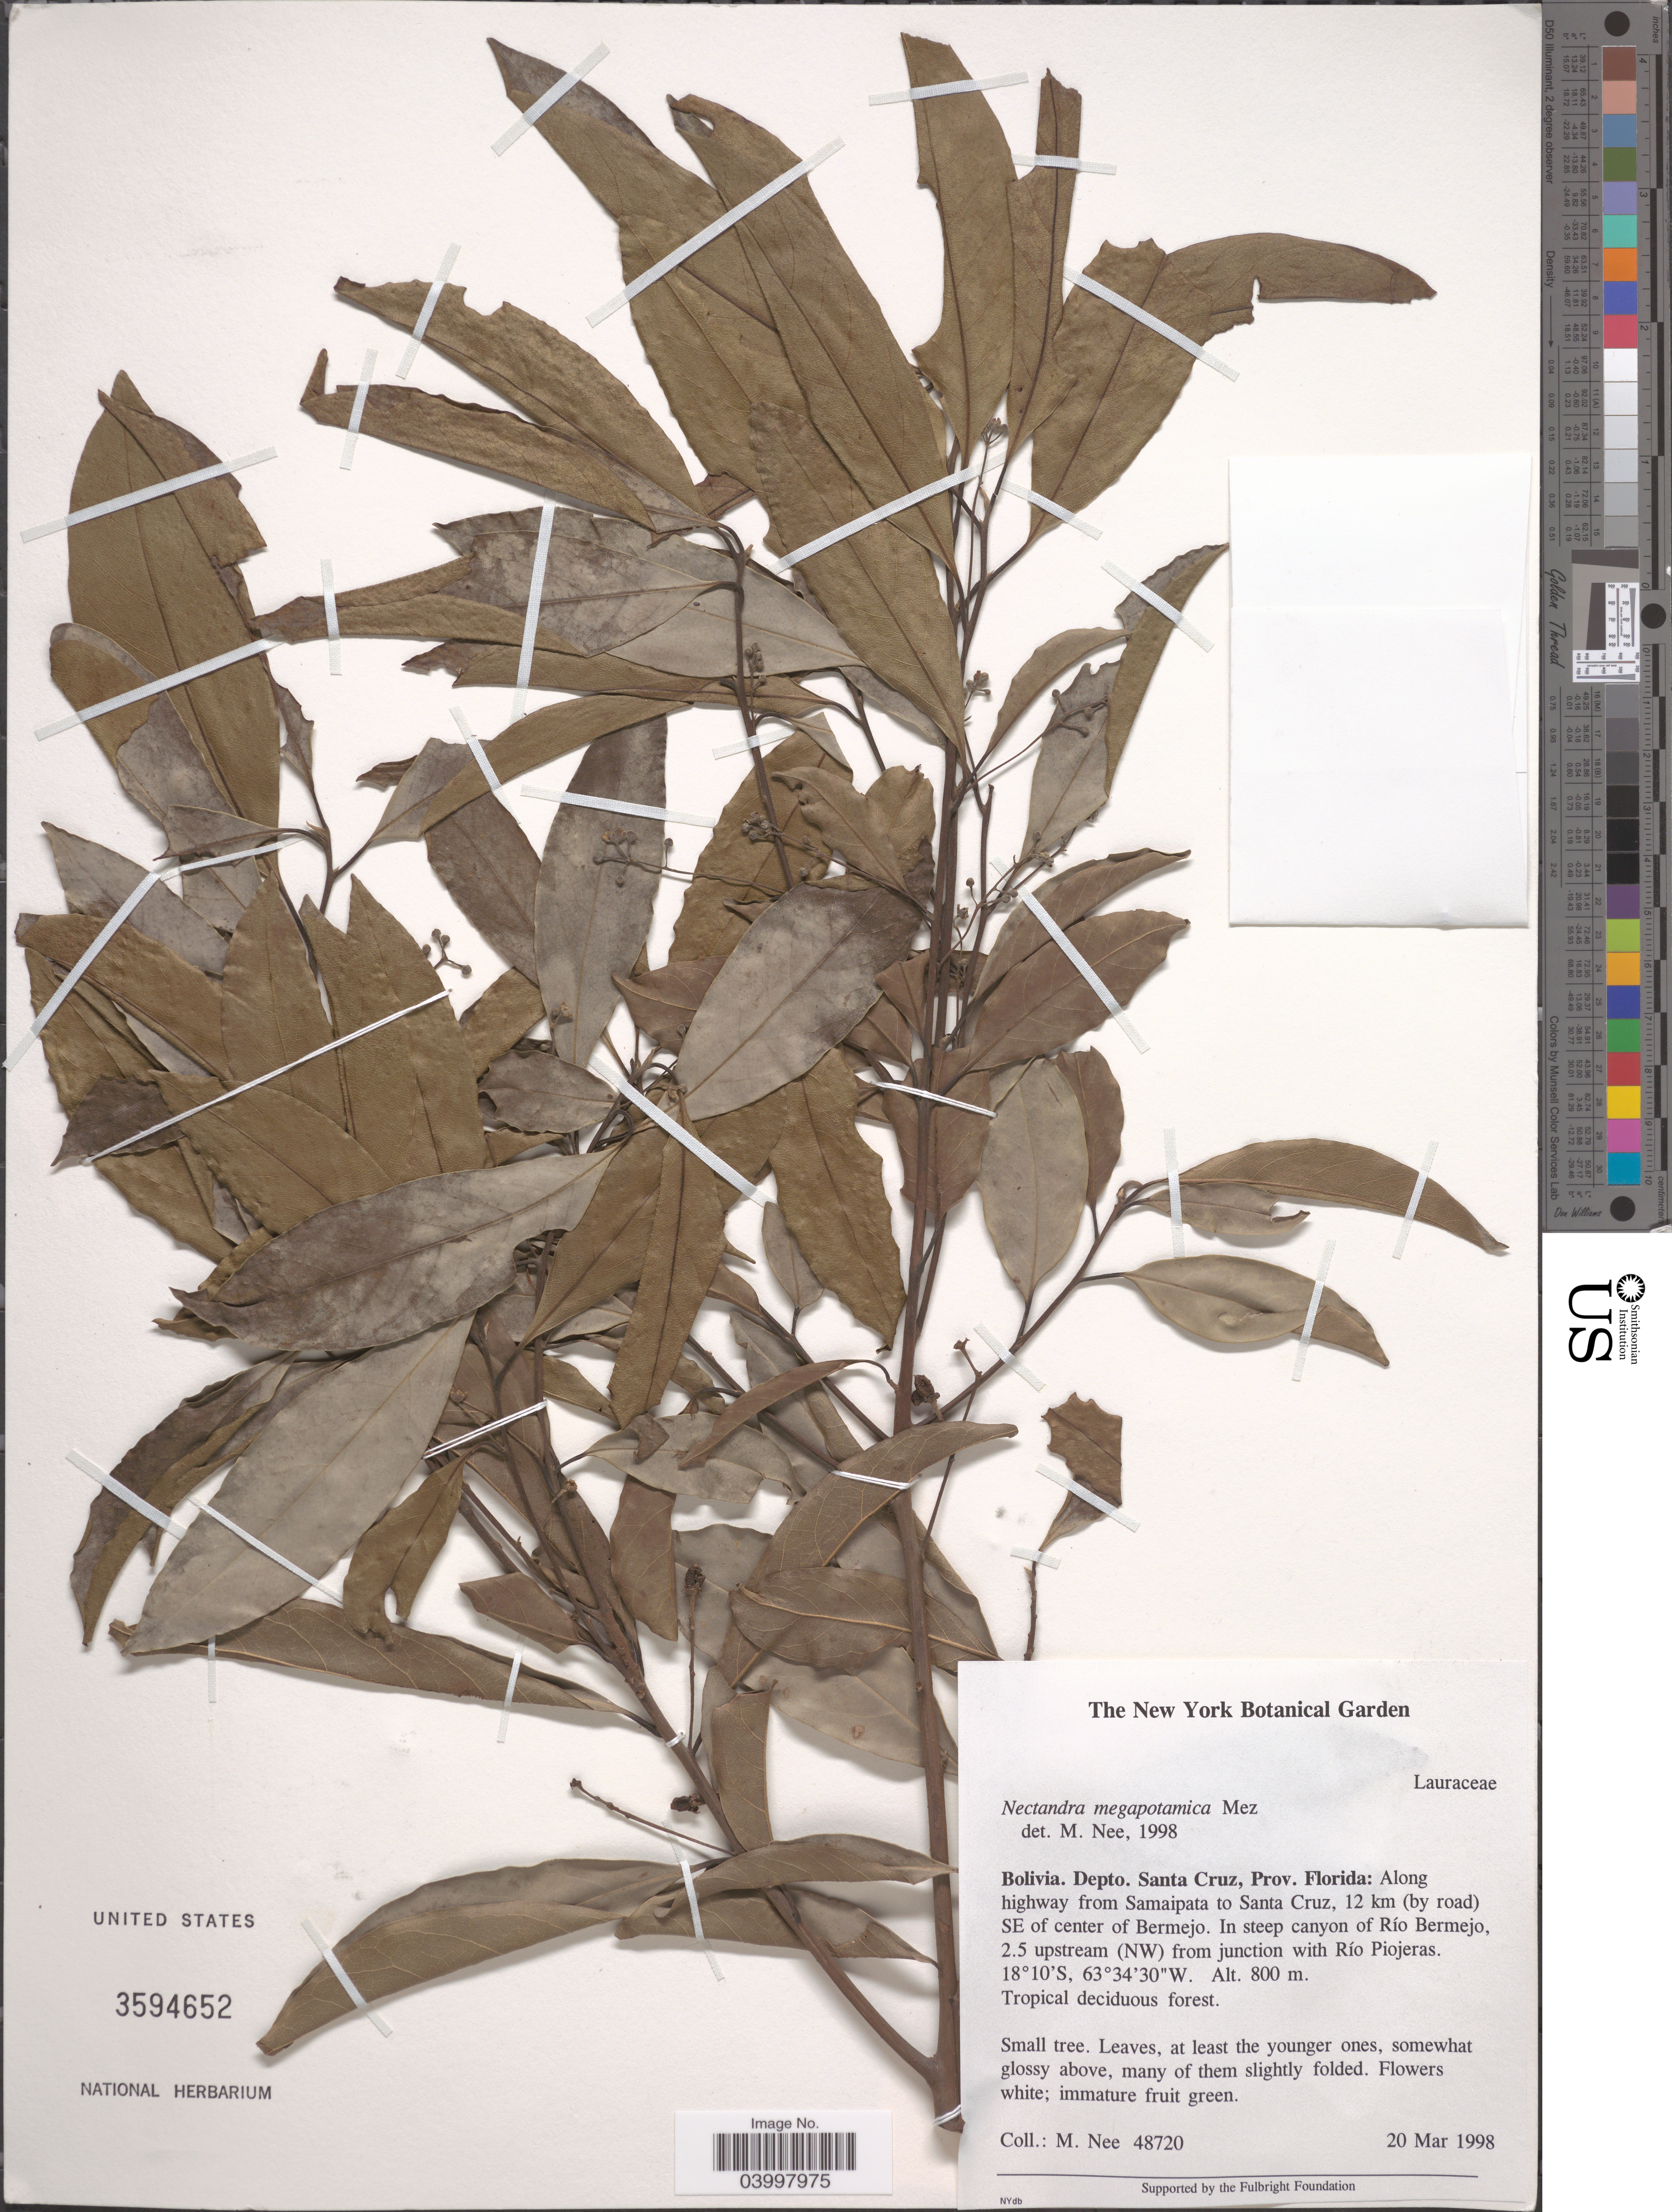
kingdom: Plantae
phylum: Tracheophyta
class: Magnoliopsida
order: Laurales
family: Lauraceae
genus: Nectandra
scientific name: Nectandra megapotamica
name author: Mez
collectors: M. Nee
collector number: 48720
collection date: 1998-03-20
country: Bolivia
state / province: Santa Cruz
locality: Depto. Santa Cruz, Prov. Florida: Along highway from Samaipata to Santa Cruz, 12 km (by road) SE of center of Bermejo. In steep canyon of Río Bermejo, 2.5 upstream (NW) from junction with Río Piojeras.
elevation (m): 800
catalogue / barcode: US 3594652